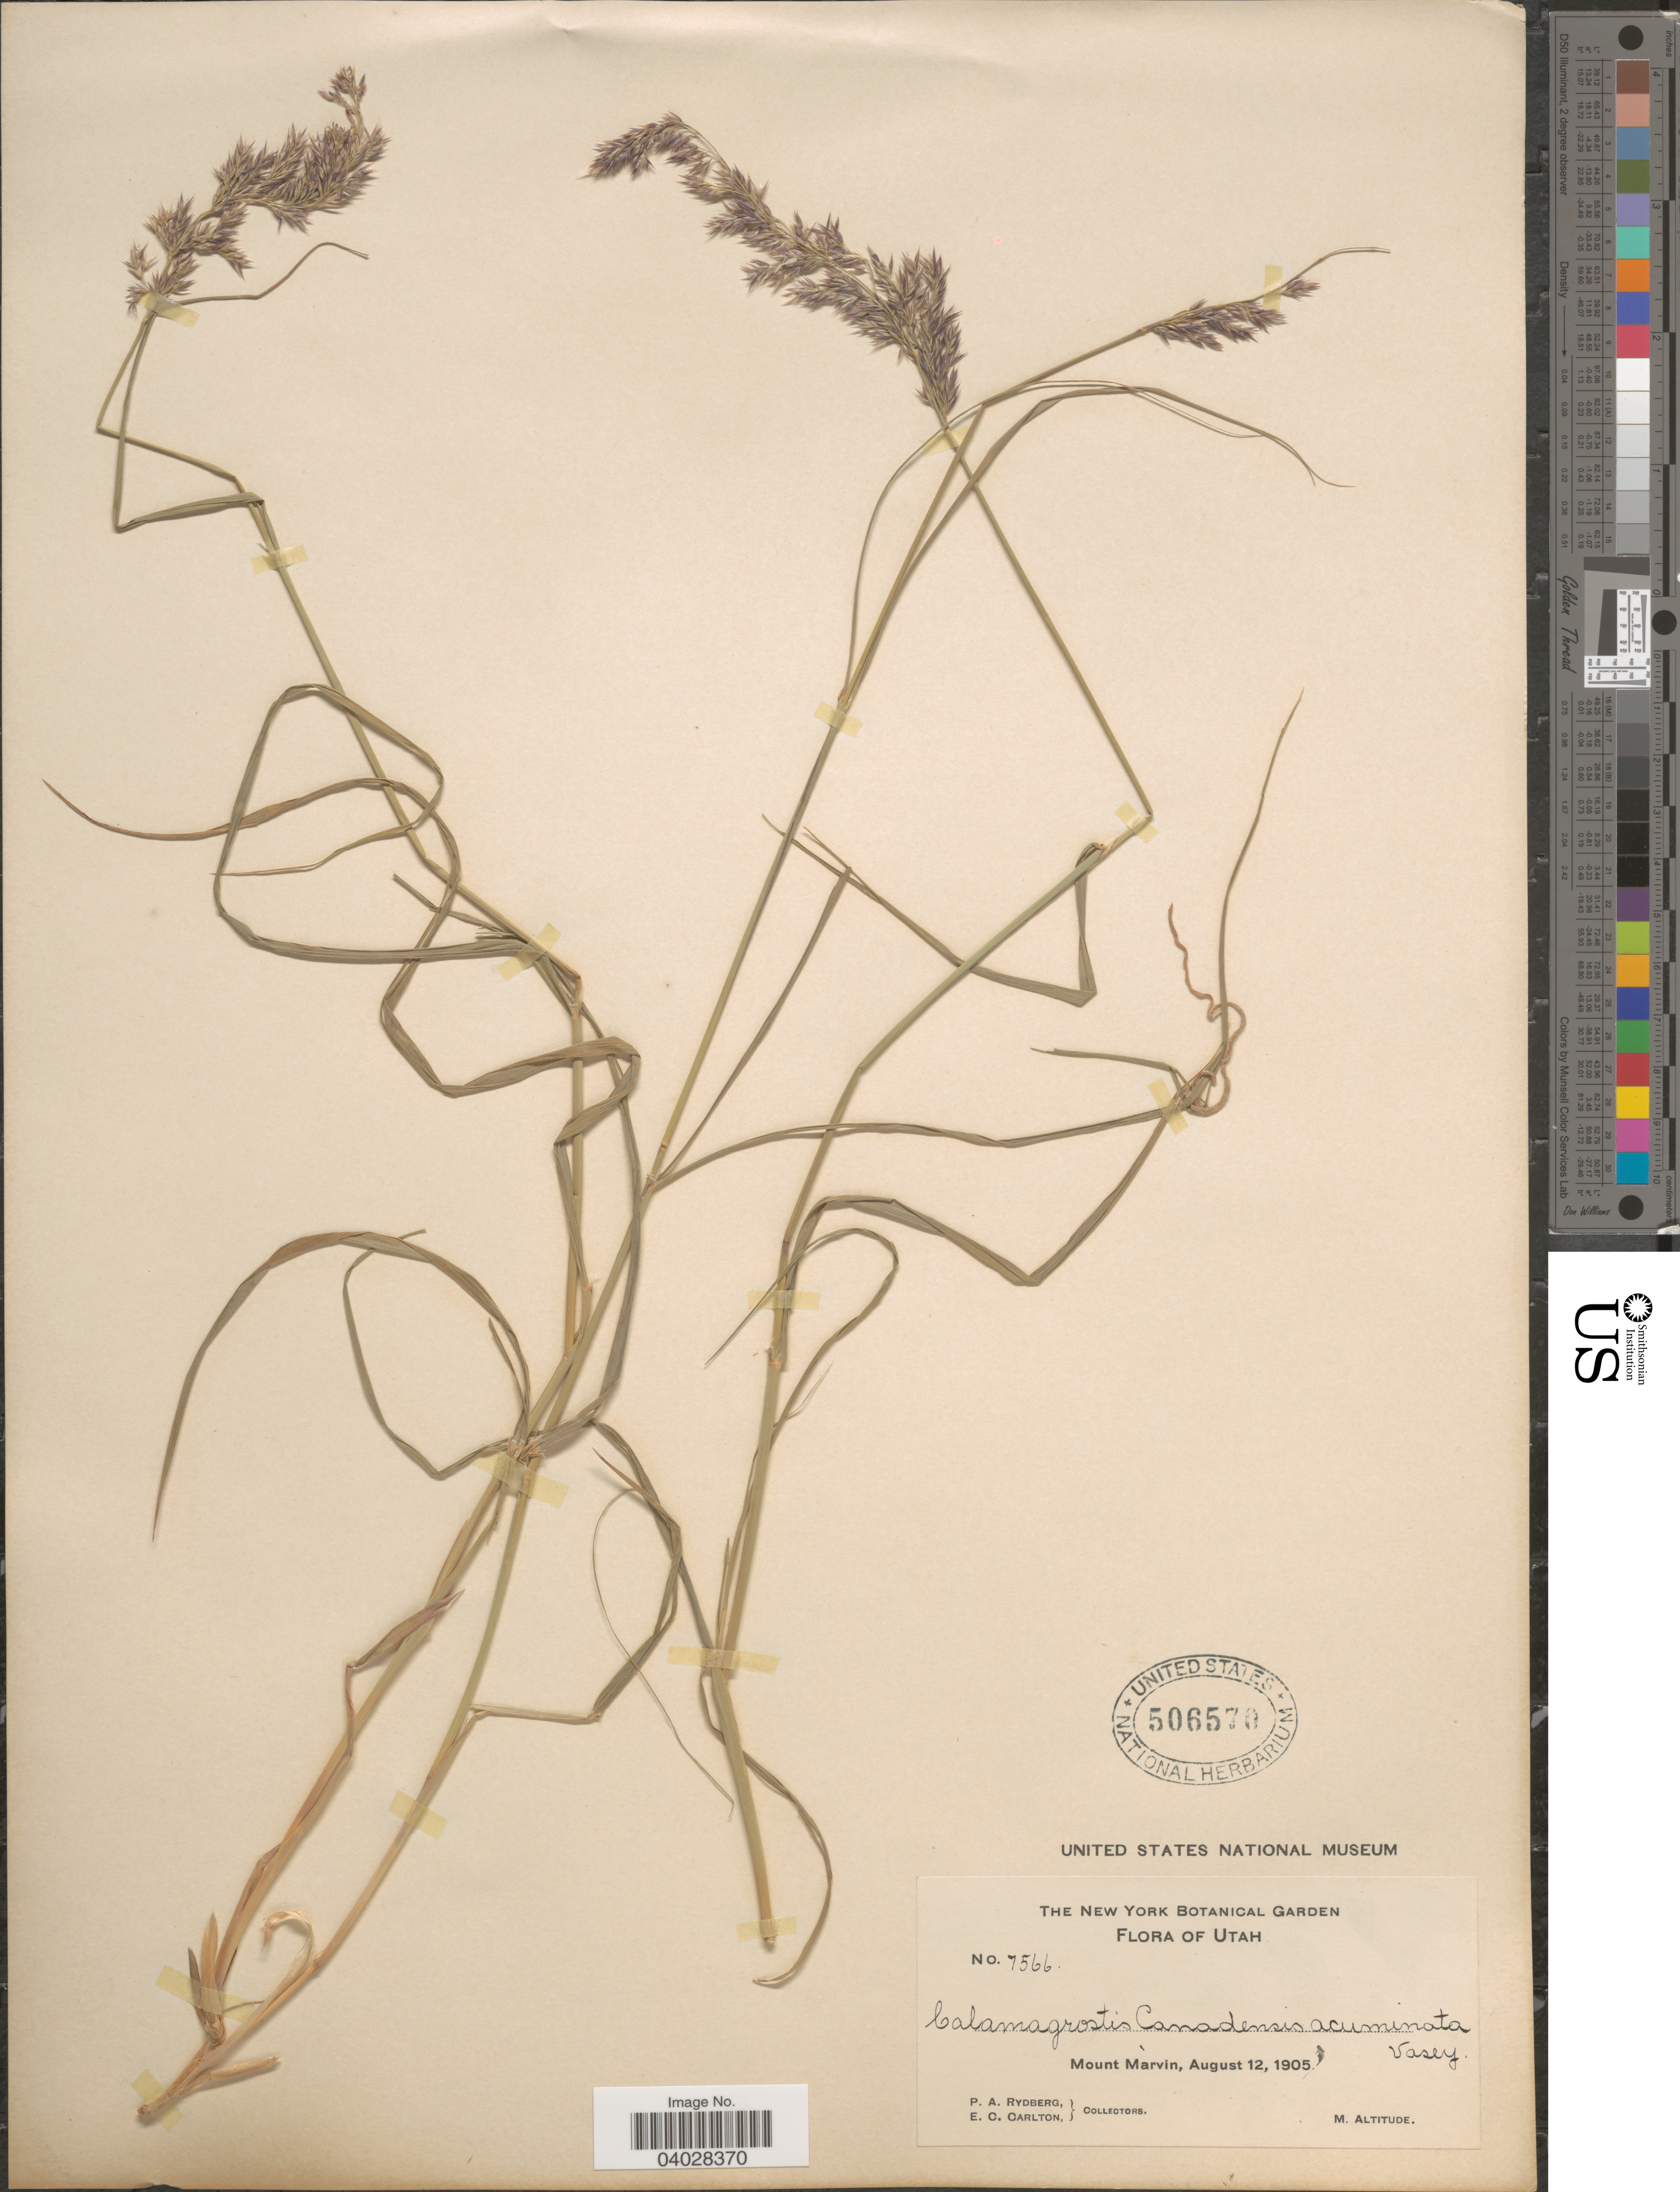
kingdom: Plantae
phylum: Tracheophyta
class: Liliopsida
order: Poales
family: Poaceae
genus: Calamagrostis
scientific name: Calamagrostis canadensis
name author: (Michx.) P. Beauv.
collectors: P. A. Rydberg & E. Carlton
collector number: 7566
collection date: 1905-08-12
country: United States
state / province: Utah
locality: Mount Marvin.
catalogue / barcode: US 506570